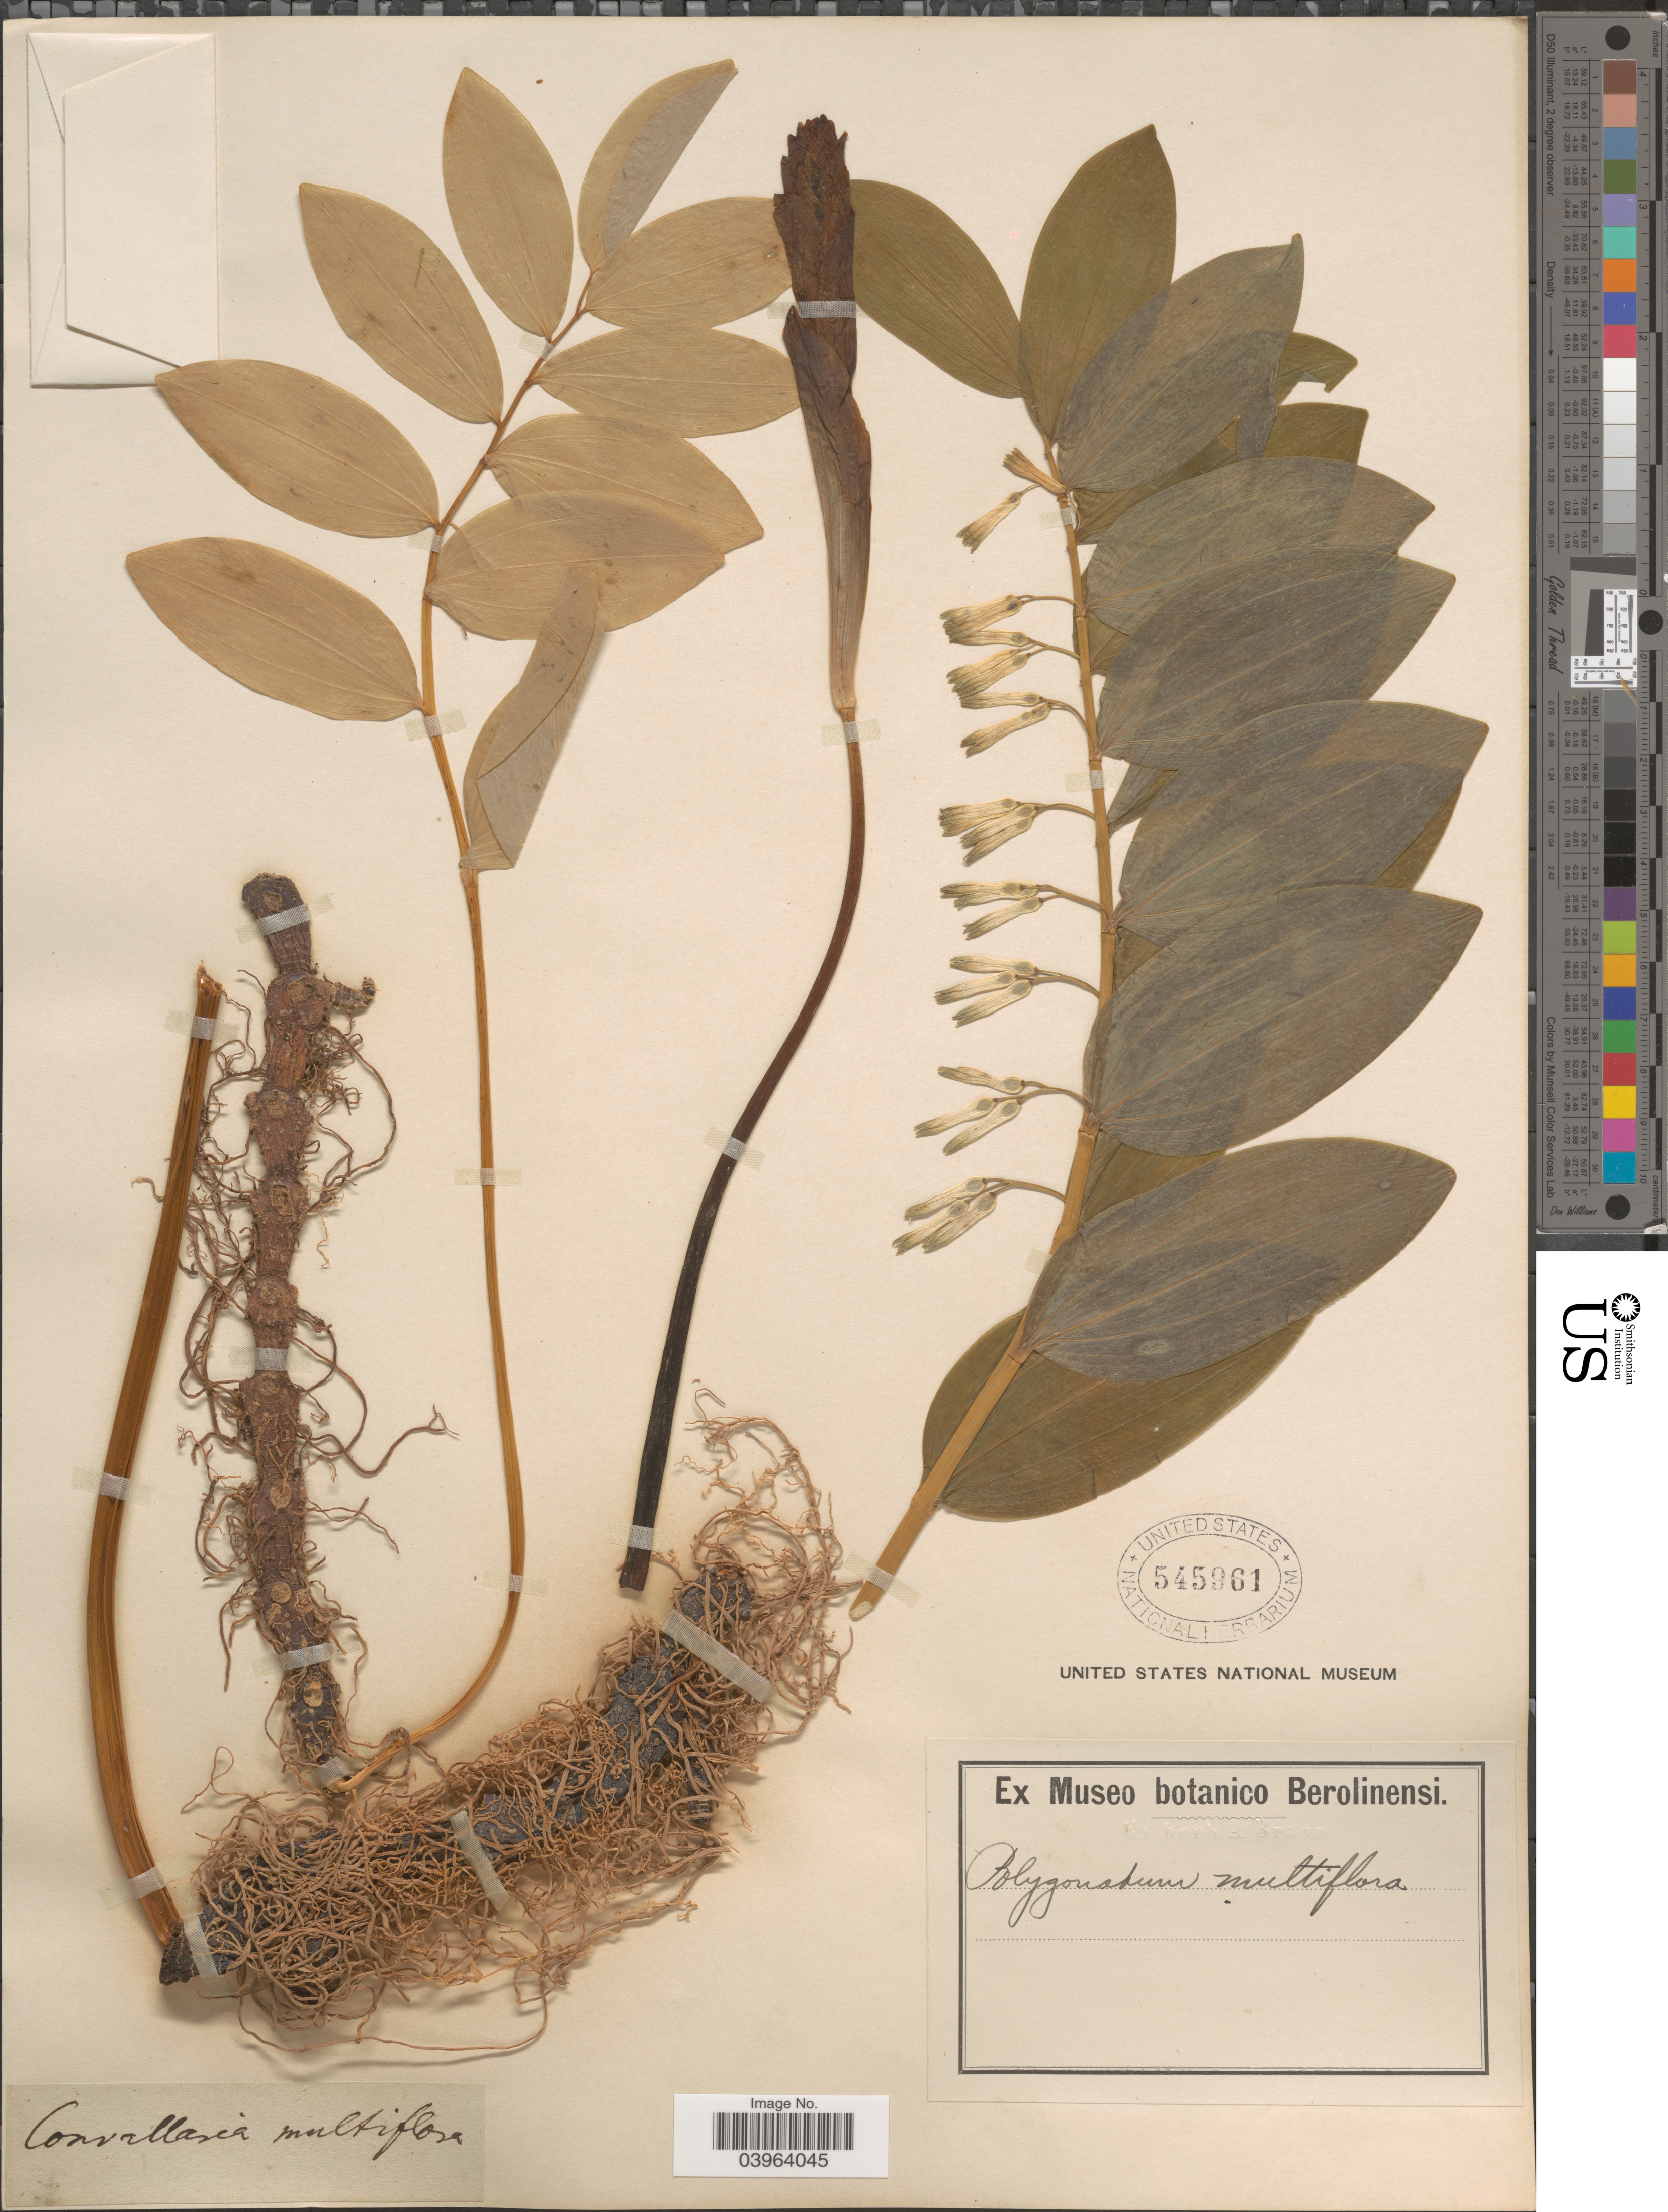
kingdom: Plantae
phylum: Tracheophyta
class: Liliopsida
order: Asparagales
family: Asparagaceae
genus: Polygonatum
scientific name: Polygonatum multiflorum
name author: (L.) All.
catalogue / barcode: US 545961